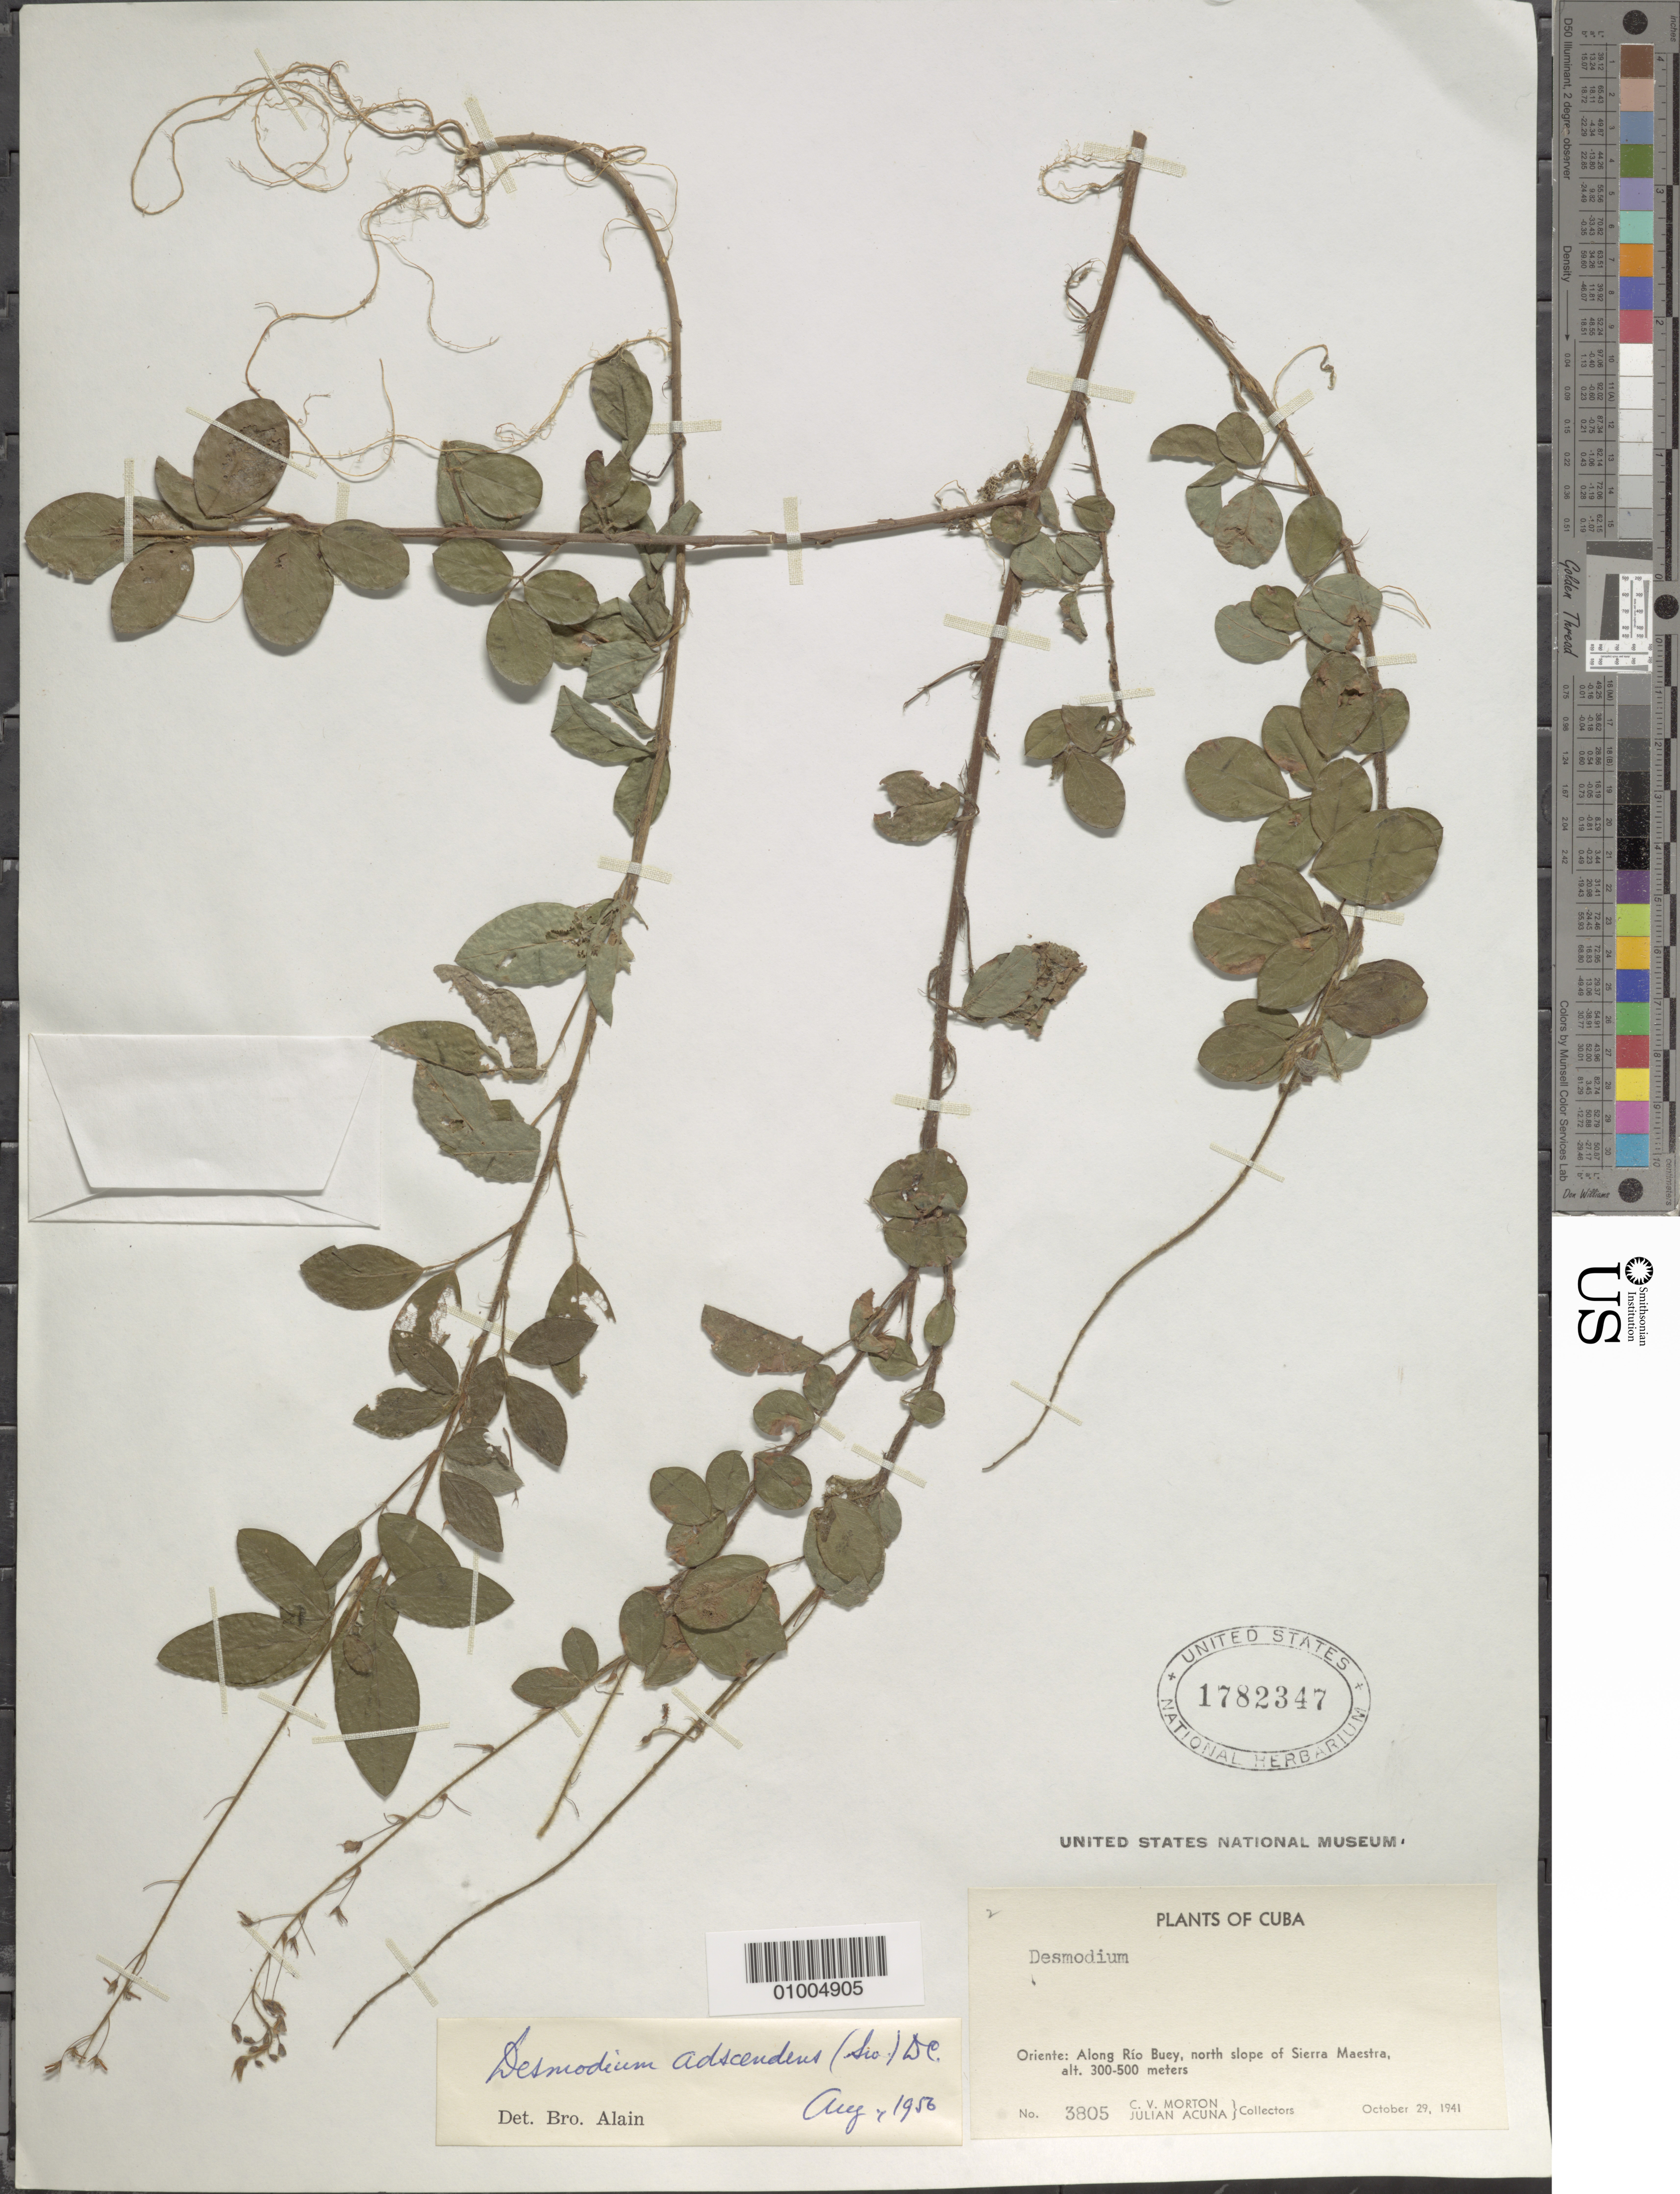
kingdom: Plantae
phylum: Tracheophyta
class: Magnoliopsida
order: Fabales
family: Fabaceae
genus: Grona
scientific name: Grona adscendens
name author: (Sw.) H. Ohashi & K. Ohashi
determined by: Strong, Mark T., (BOT), Smithsonian Institution - National Museum of Natural History (UNITED STATES)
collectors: C. V. Morton & J. Acuña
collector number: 3805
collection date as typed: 29 Oct 1941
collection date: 1941-10-29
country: Cuba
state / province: Matanzas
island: Cuba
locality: Along Rio Buey, N slope of Sierra Maestra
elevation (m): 300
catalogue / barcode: US 1782347